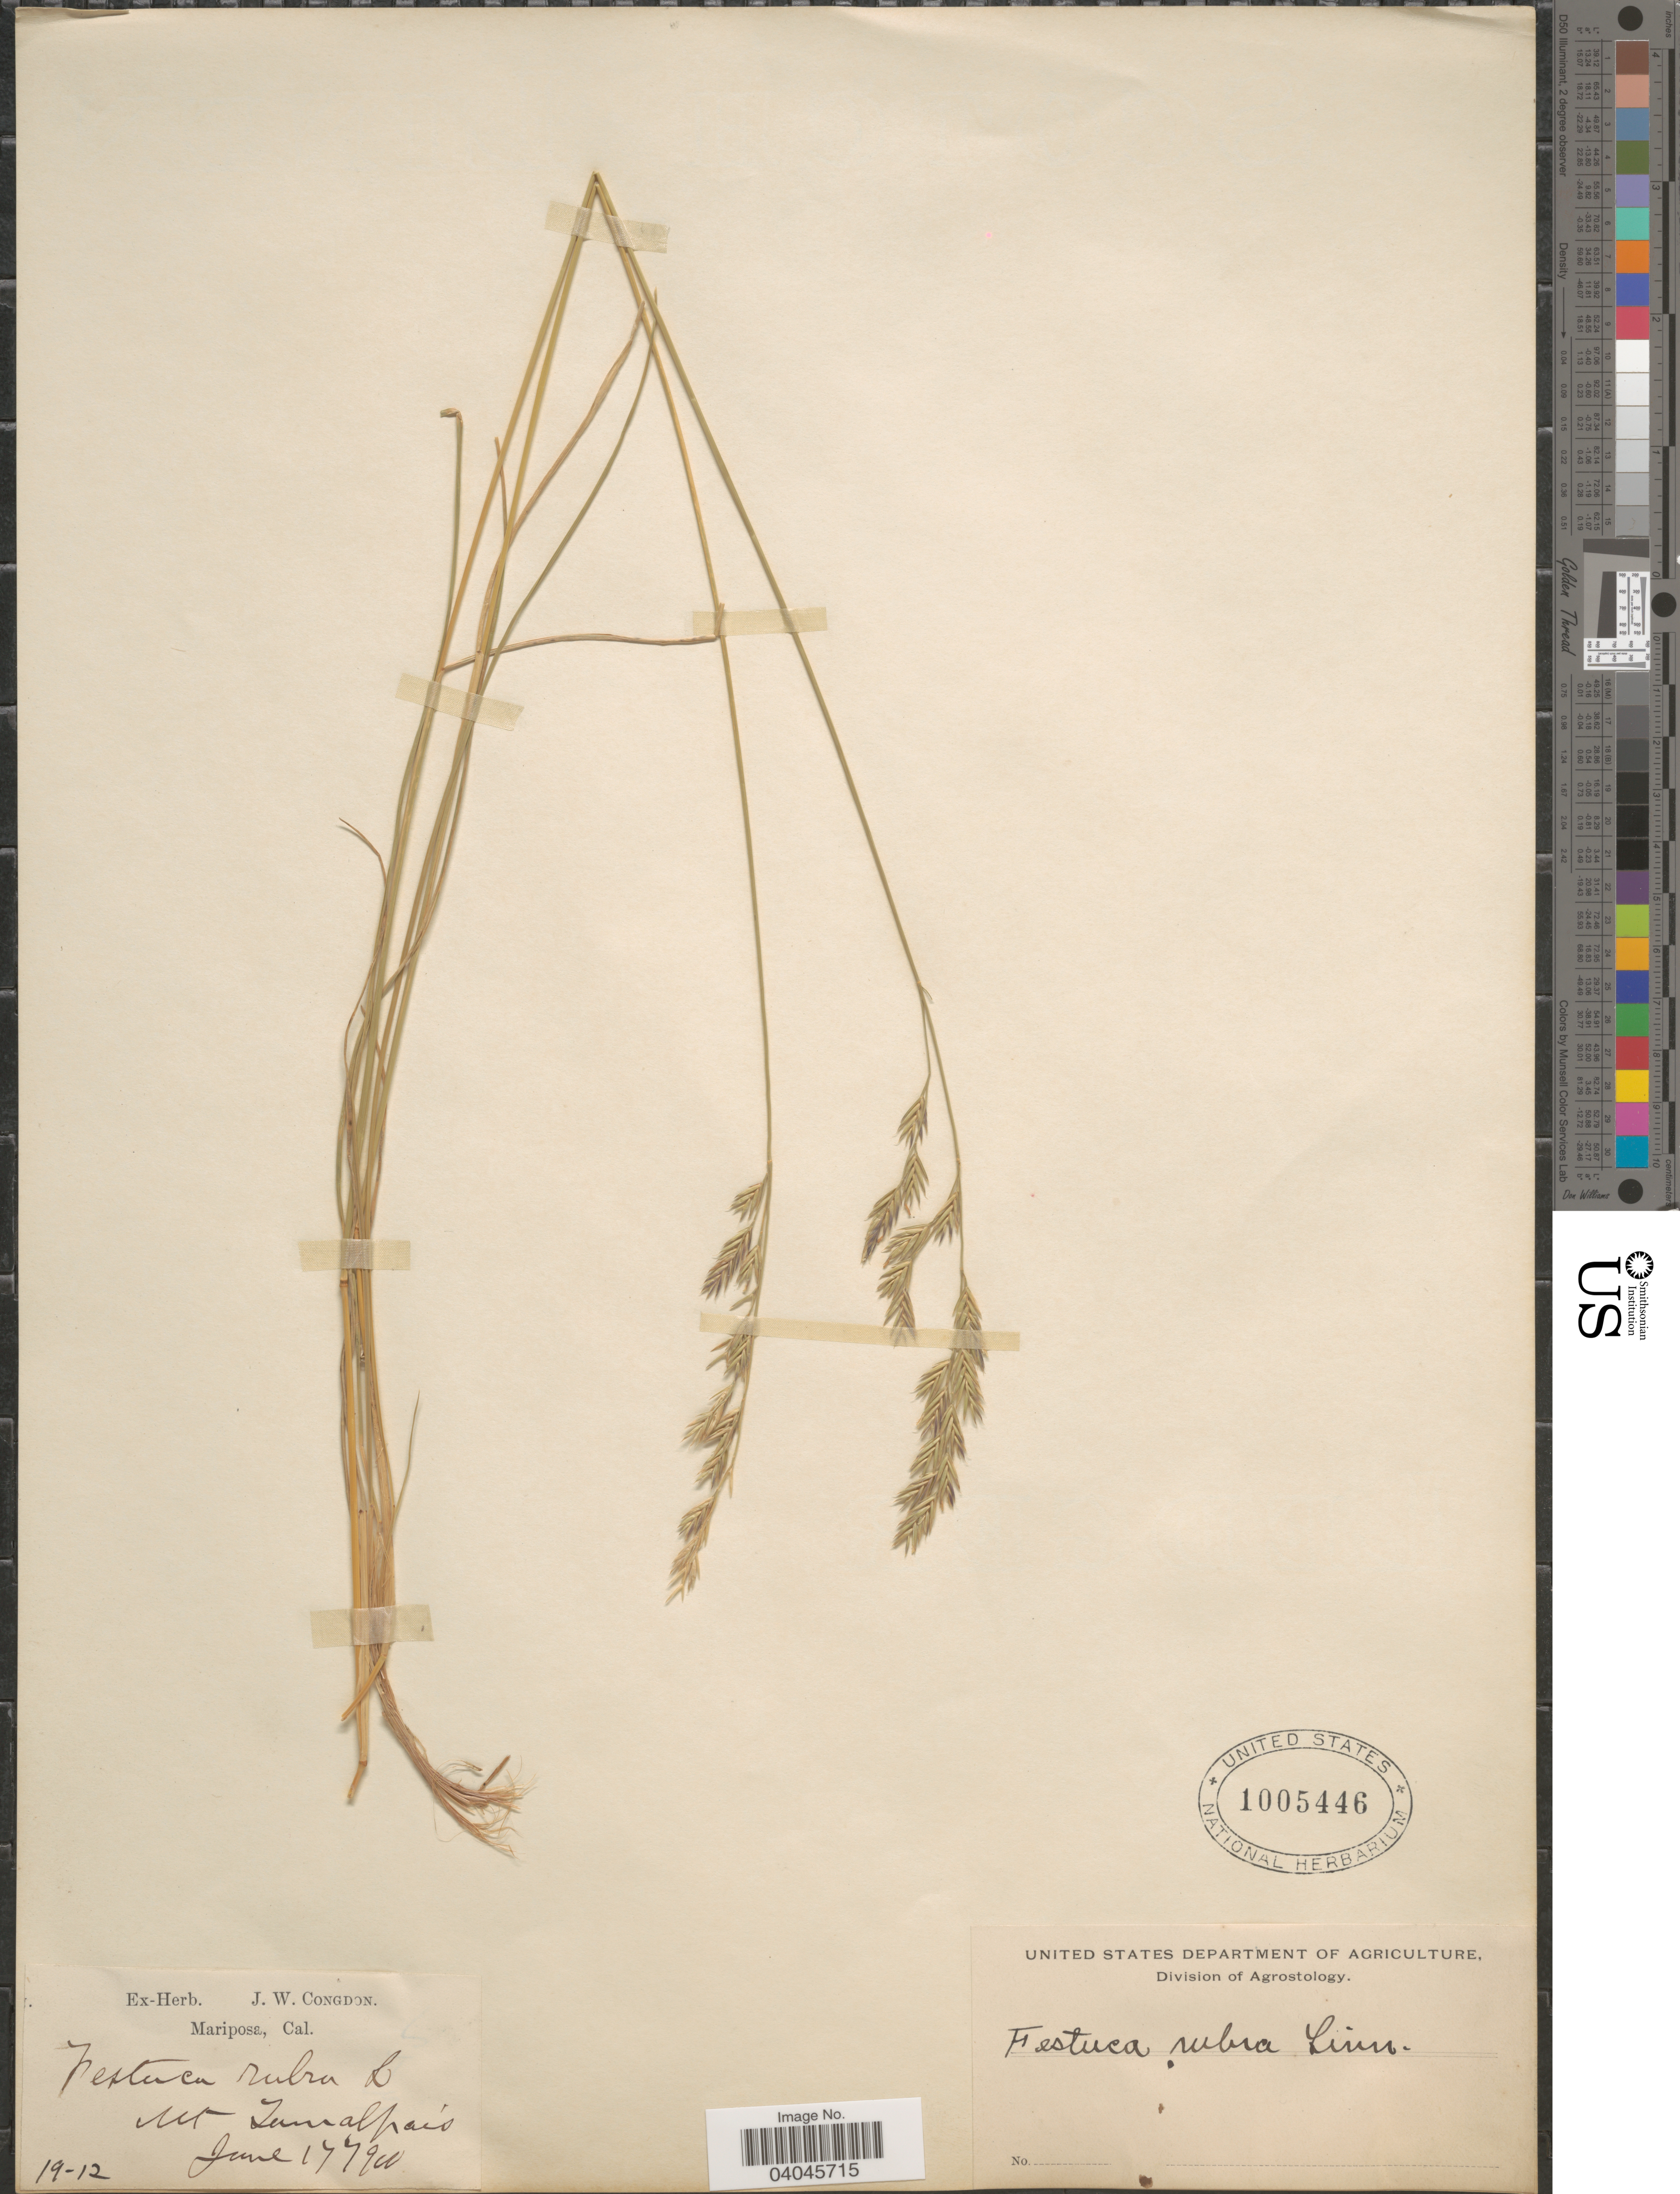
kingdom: Plantae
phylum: Tracheophyta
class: Liliopsida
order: Poales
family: Poaceae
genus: Festuca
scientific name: Festuca rubra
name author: L.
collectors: ex herb. J. W. Congdon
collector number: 19-12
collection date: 1900-06-17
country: United States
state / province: California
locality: Mt. Tamalpais.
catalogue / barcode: US 1005446